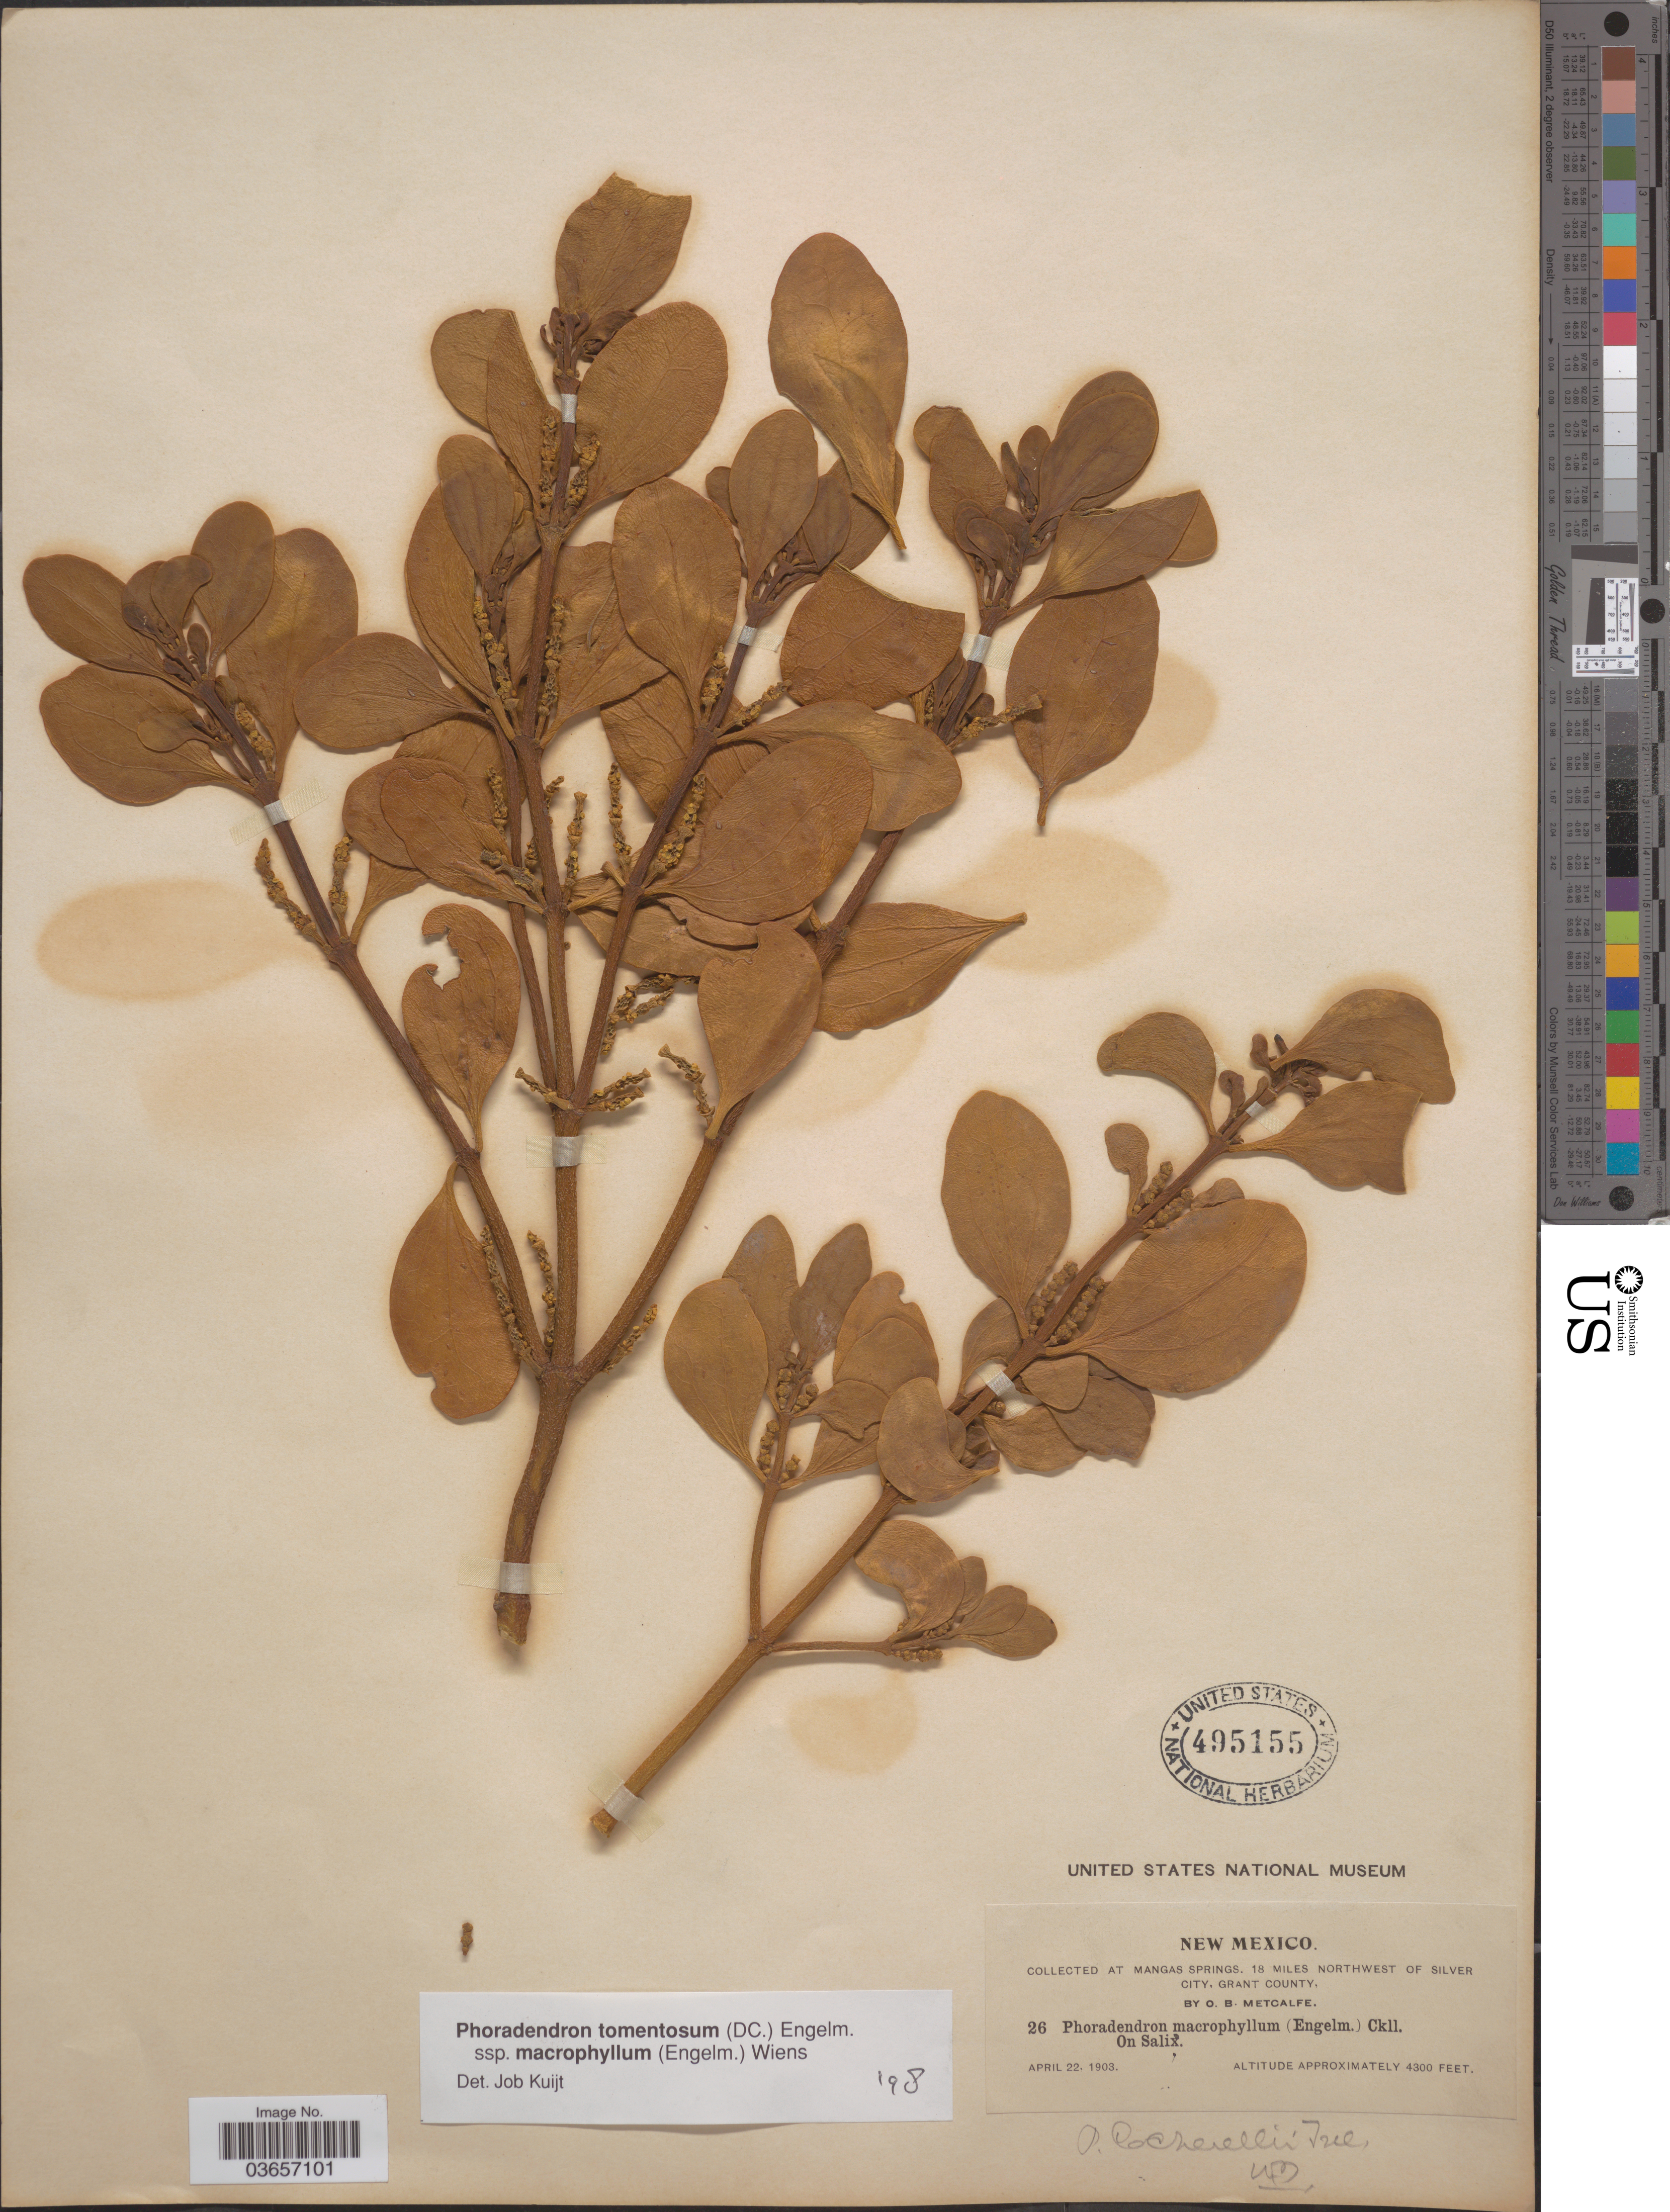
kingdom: Plantae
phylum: Tracheophyta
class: Magnoliopsida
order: Santalales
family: Viscaceae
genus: Phoradendron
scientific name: Phoradendron tomentosum var. macrophyllum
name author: (Engelm.) L.D. Benson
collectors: O. B. Metcalfe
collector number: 26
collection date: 1903-04-22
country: United States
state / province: New Mexico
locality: At Mangas Springs. 18 miles northwest of Silver City, Grant County.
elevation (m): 1311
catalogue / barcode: US 495155